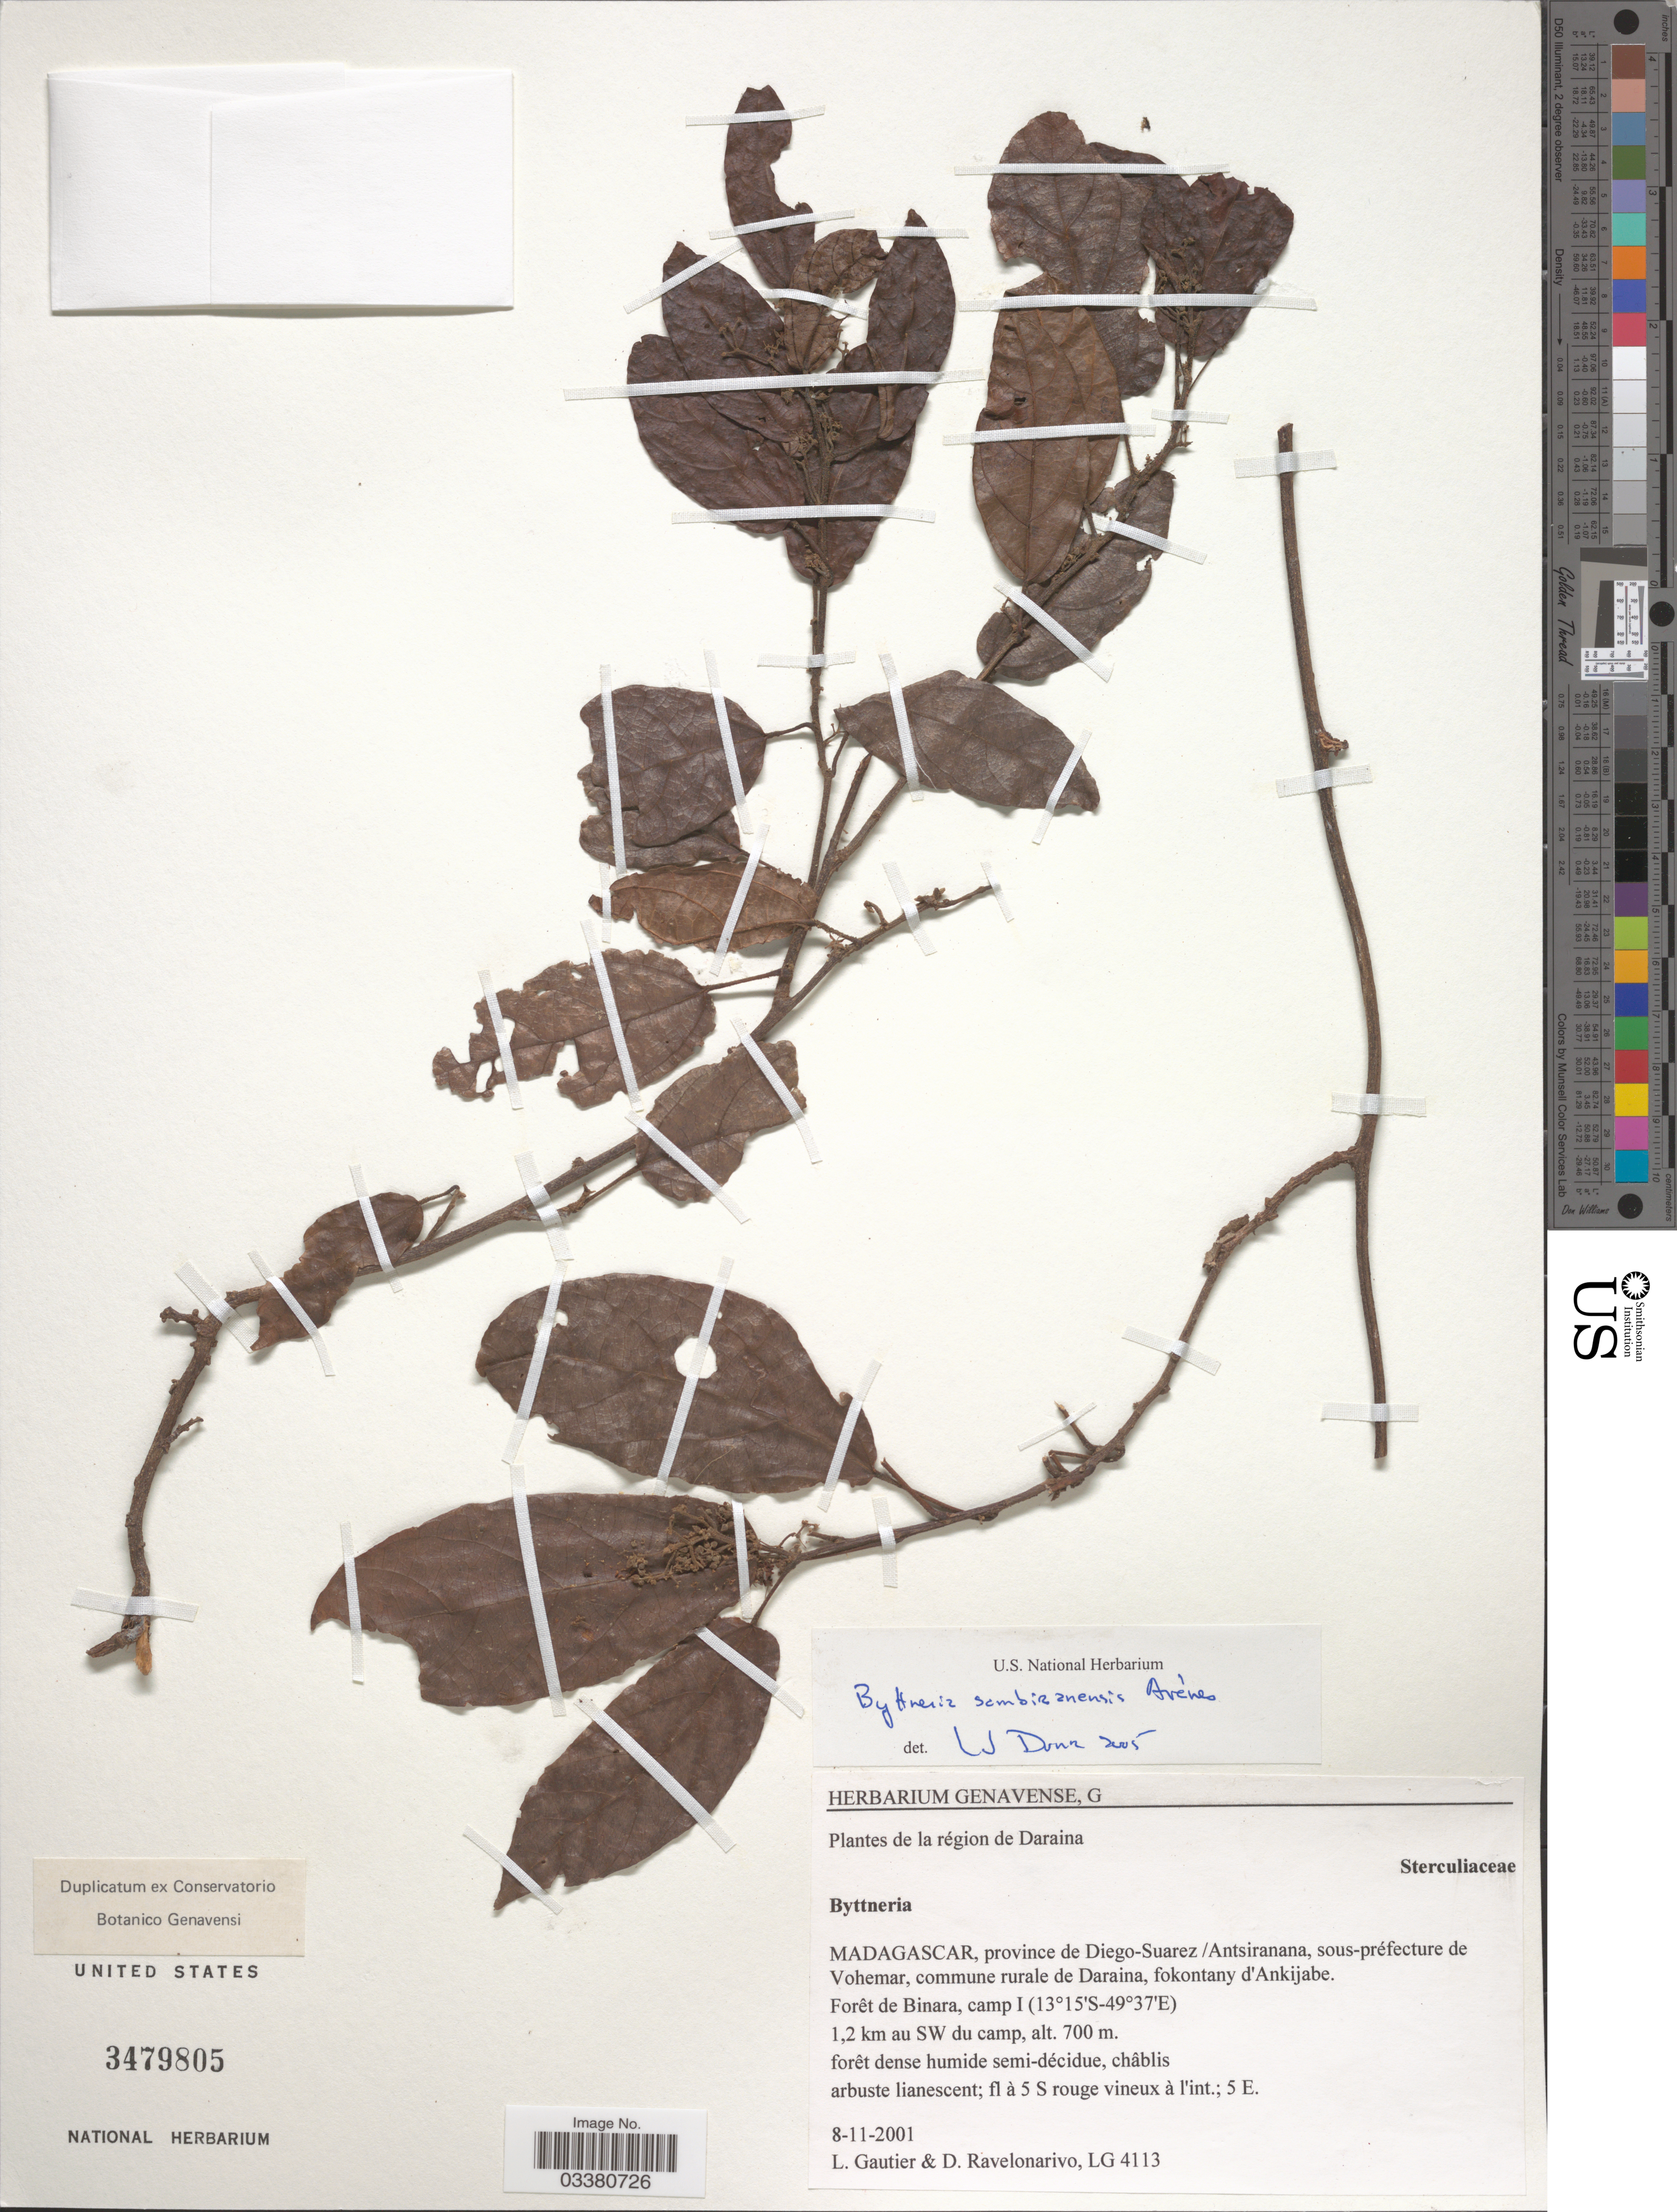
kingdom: Plantae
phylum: Tracheophyta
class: Magnoliopsida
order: Malvales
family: Malvaceae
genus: Byttneria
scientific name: Byttneria sambiranensis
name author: Arènes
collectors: L. Gautier & D. Ravelonarivo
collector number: LG 4113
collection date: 2001-11-08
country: Madagascar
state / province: Sava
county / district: Vohémar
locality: De la région de Daraina. Province de Diego-Suarez, sous préfecture de Vohemar, commune rurale de Daraina, fokontany d'Ankijabe. Forêt de Binara, camp I. 1,2 km au SW du camp.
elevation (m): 700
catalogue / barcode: US 3479805